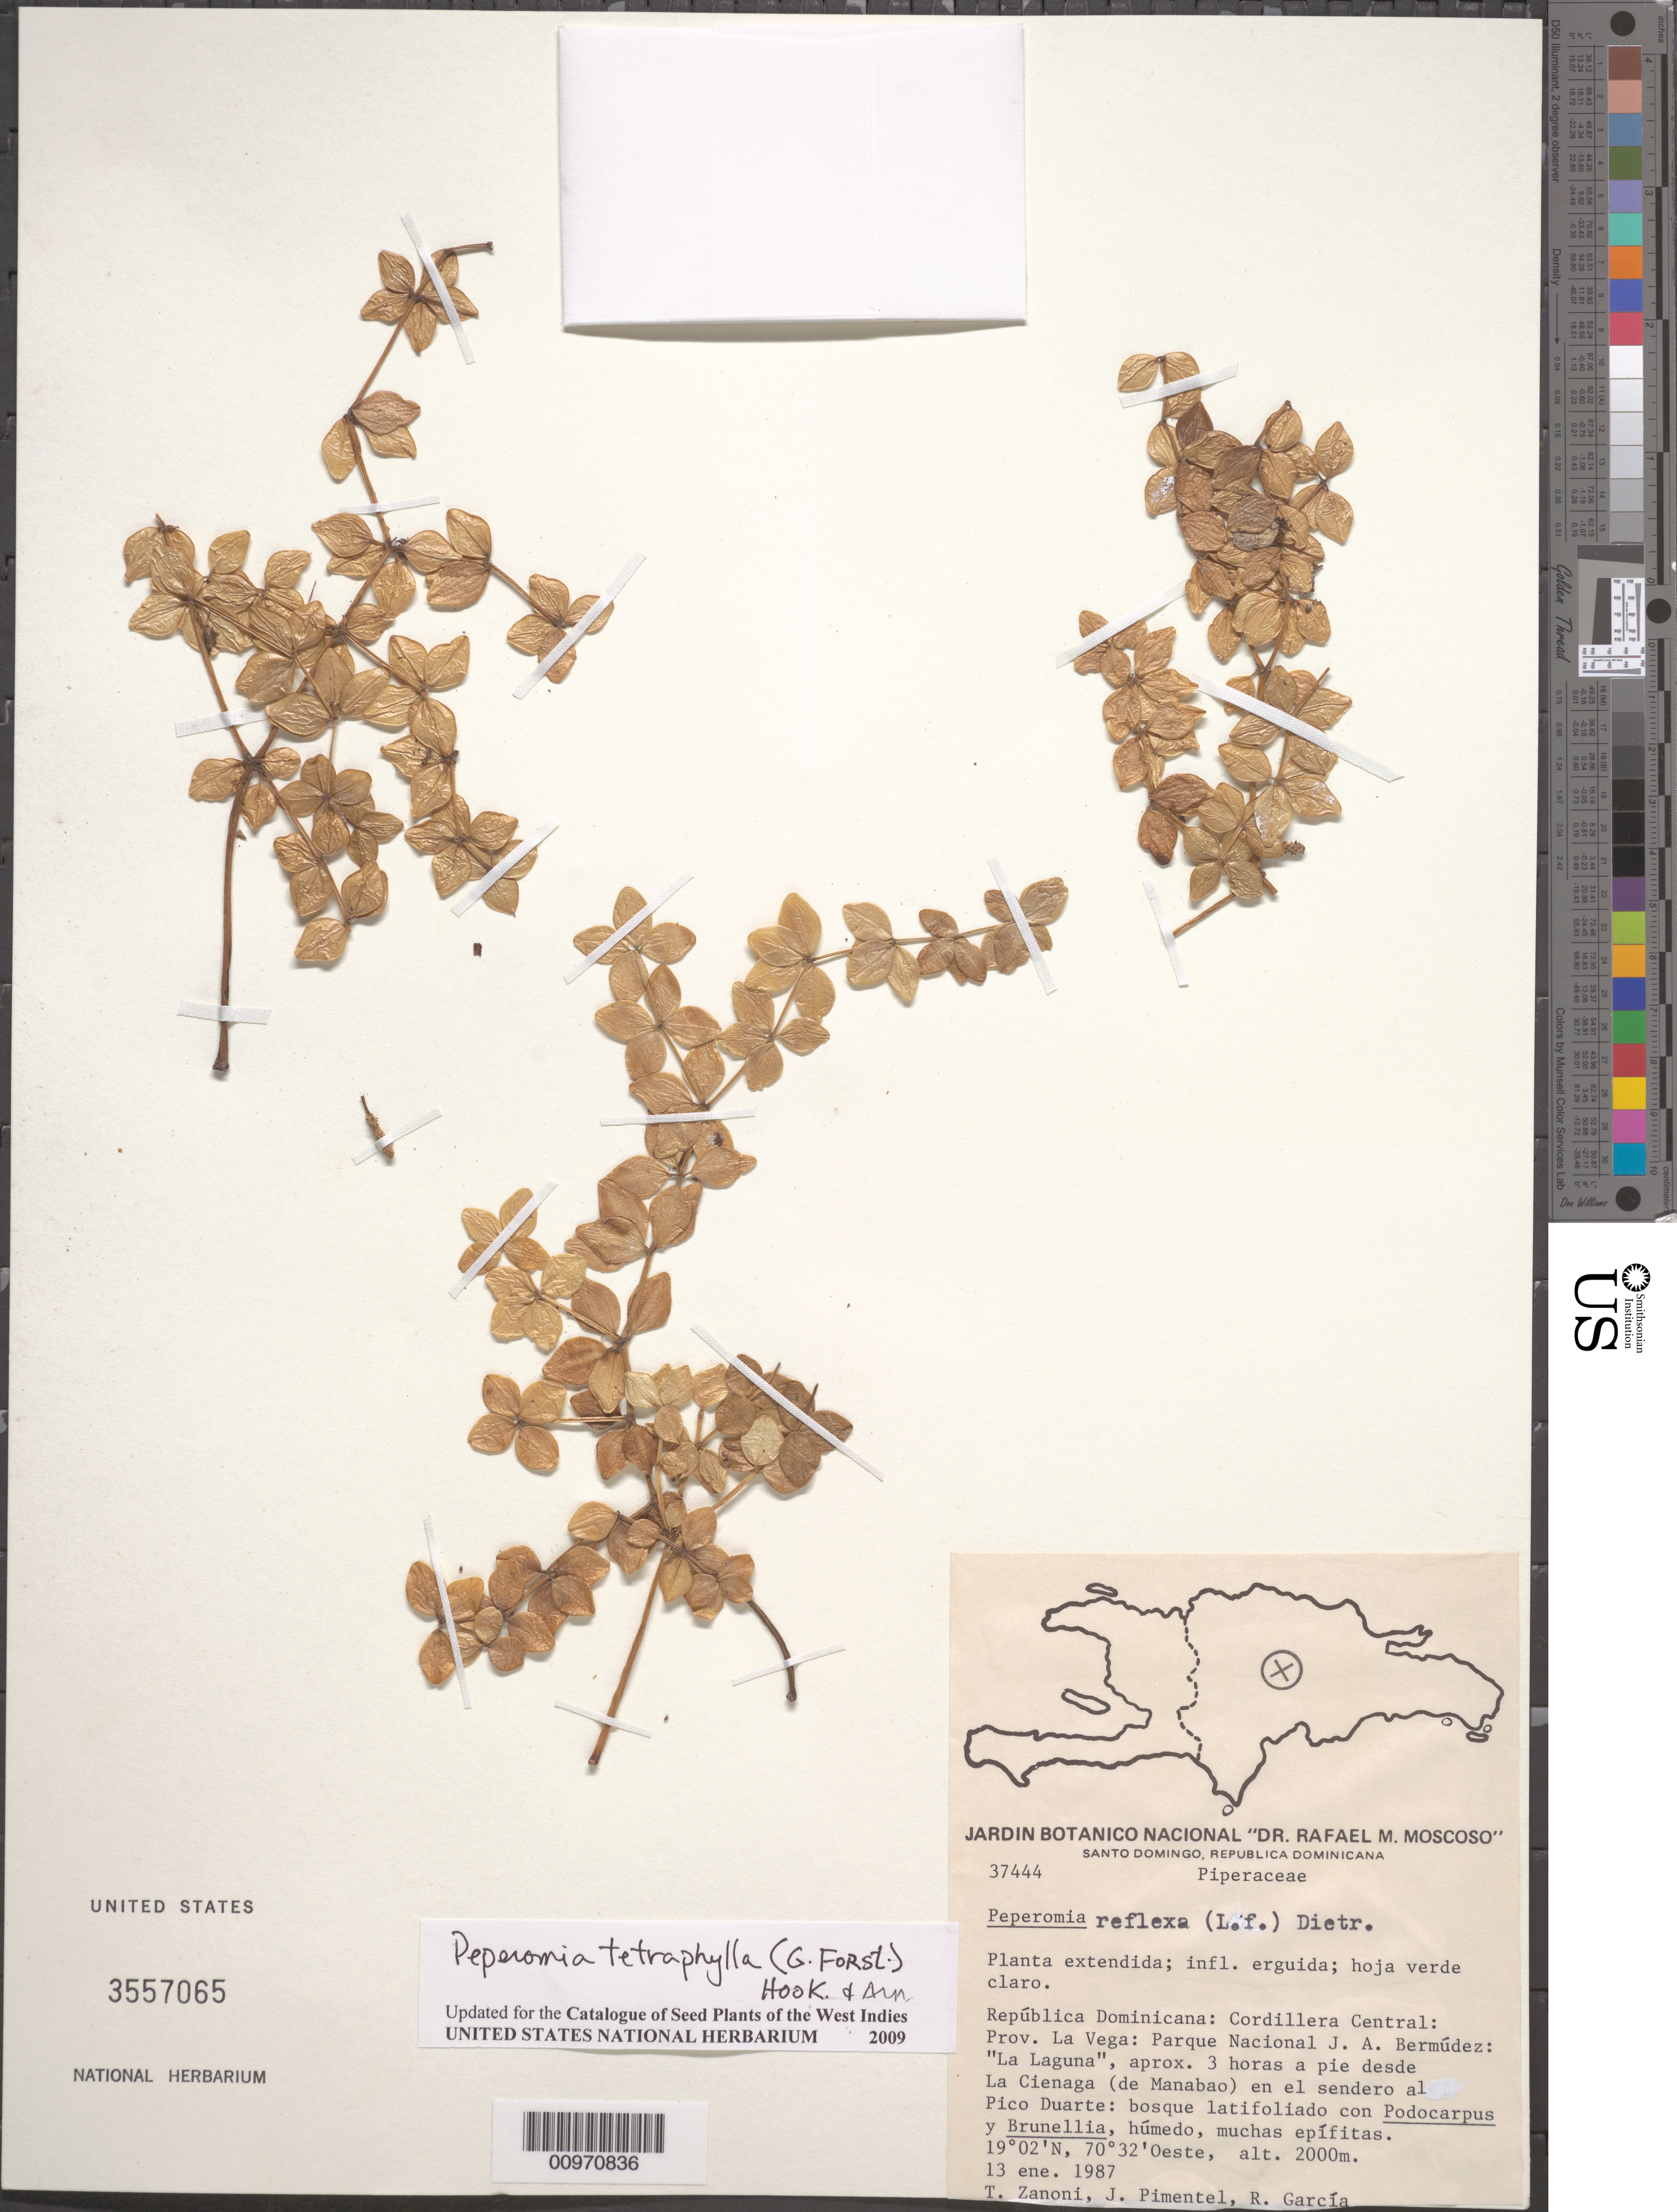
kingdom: Plantae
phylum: Tracheophyta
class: Magnoliopsida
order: Piperales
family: Piperaceae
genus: Peperomia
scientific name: Peperomia trichopus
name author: Trel. in J.F. Macbr.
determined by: Acevedo-Rodríguez, P., (BOT), Smithsonian Institution - National Museum of Natural History (UNITED STATES)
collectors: T. A. Zanoni, J. Pimentel & R. G. García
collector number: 37444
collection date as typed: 13 Jan 1987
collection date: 1987-01-13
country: Dominican Republic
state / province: La Vega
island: Hispaniola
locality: Cordillera Central, Parque Nacional J.A. Bermúdez, "La Laguna", aprox. 3 horas a pie desde La Cienaga (de Manabao) en el sendera al Pico Duarte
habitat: Bosque latifoliado con Podocarpus y Brunellia, húmedo, muchas epífitas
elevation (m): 2000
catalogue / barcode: US 3557065